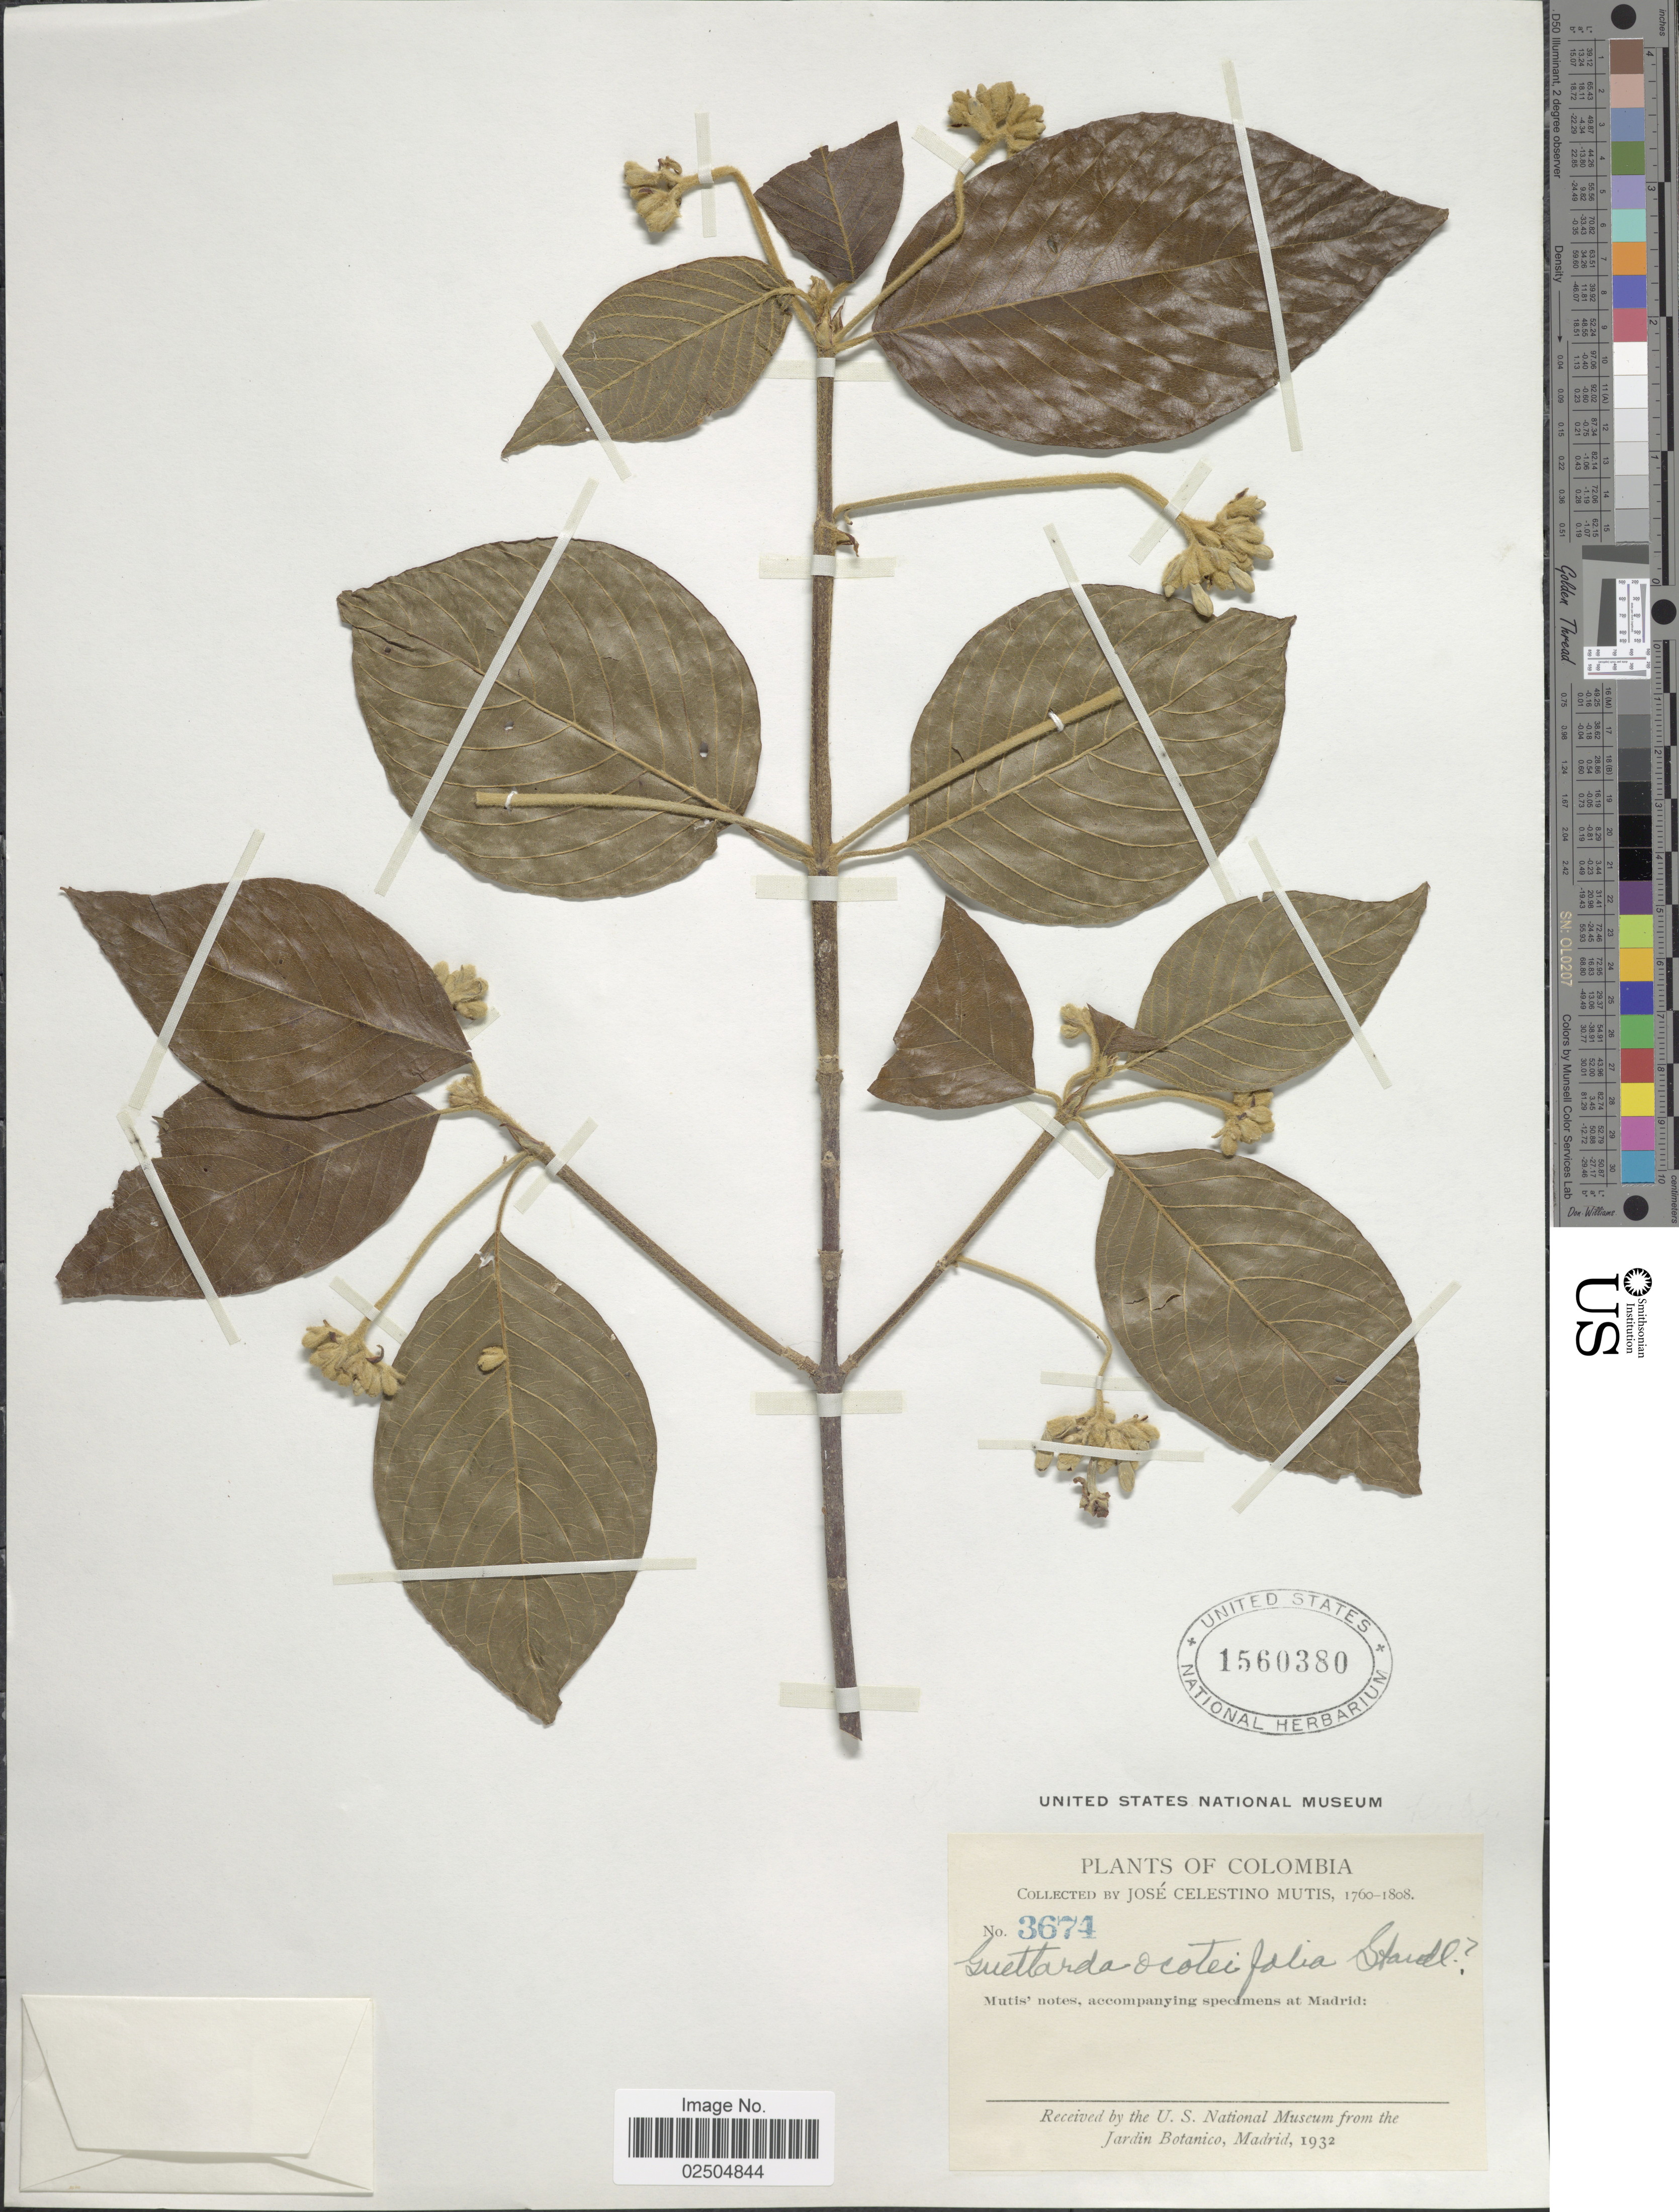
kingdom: Plantae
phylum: Tracheophyta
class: Magnoliopsida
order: Gentianales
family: Rubiaceae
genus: Guettarda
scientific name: Guettarda sp.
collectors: J. C. B. Mutis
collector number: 3674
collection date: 1760/1808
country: Colombia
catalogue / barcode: US 1560380